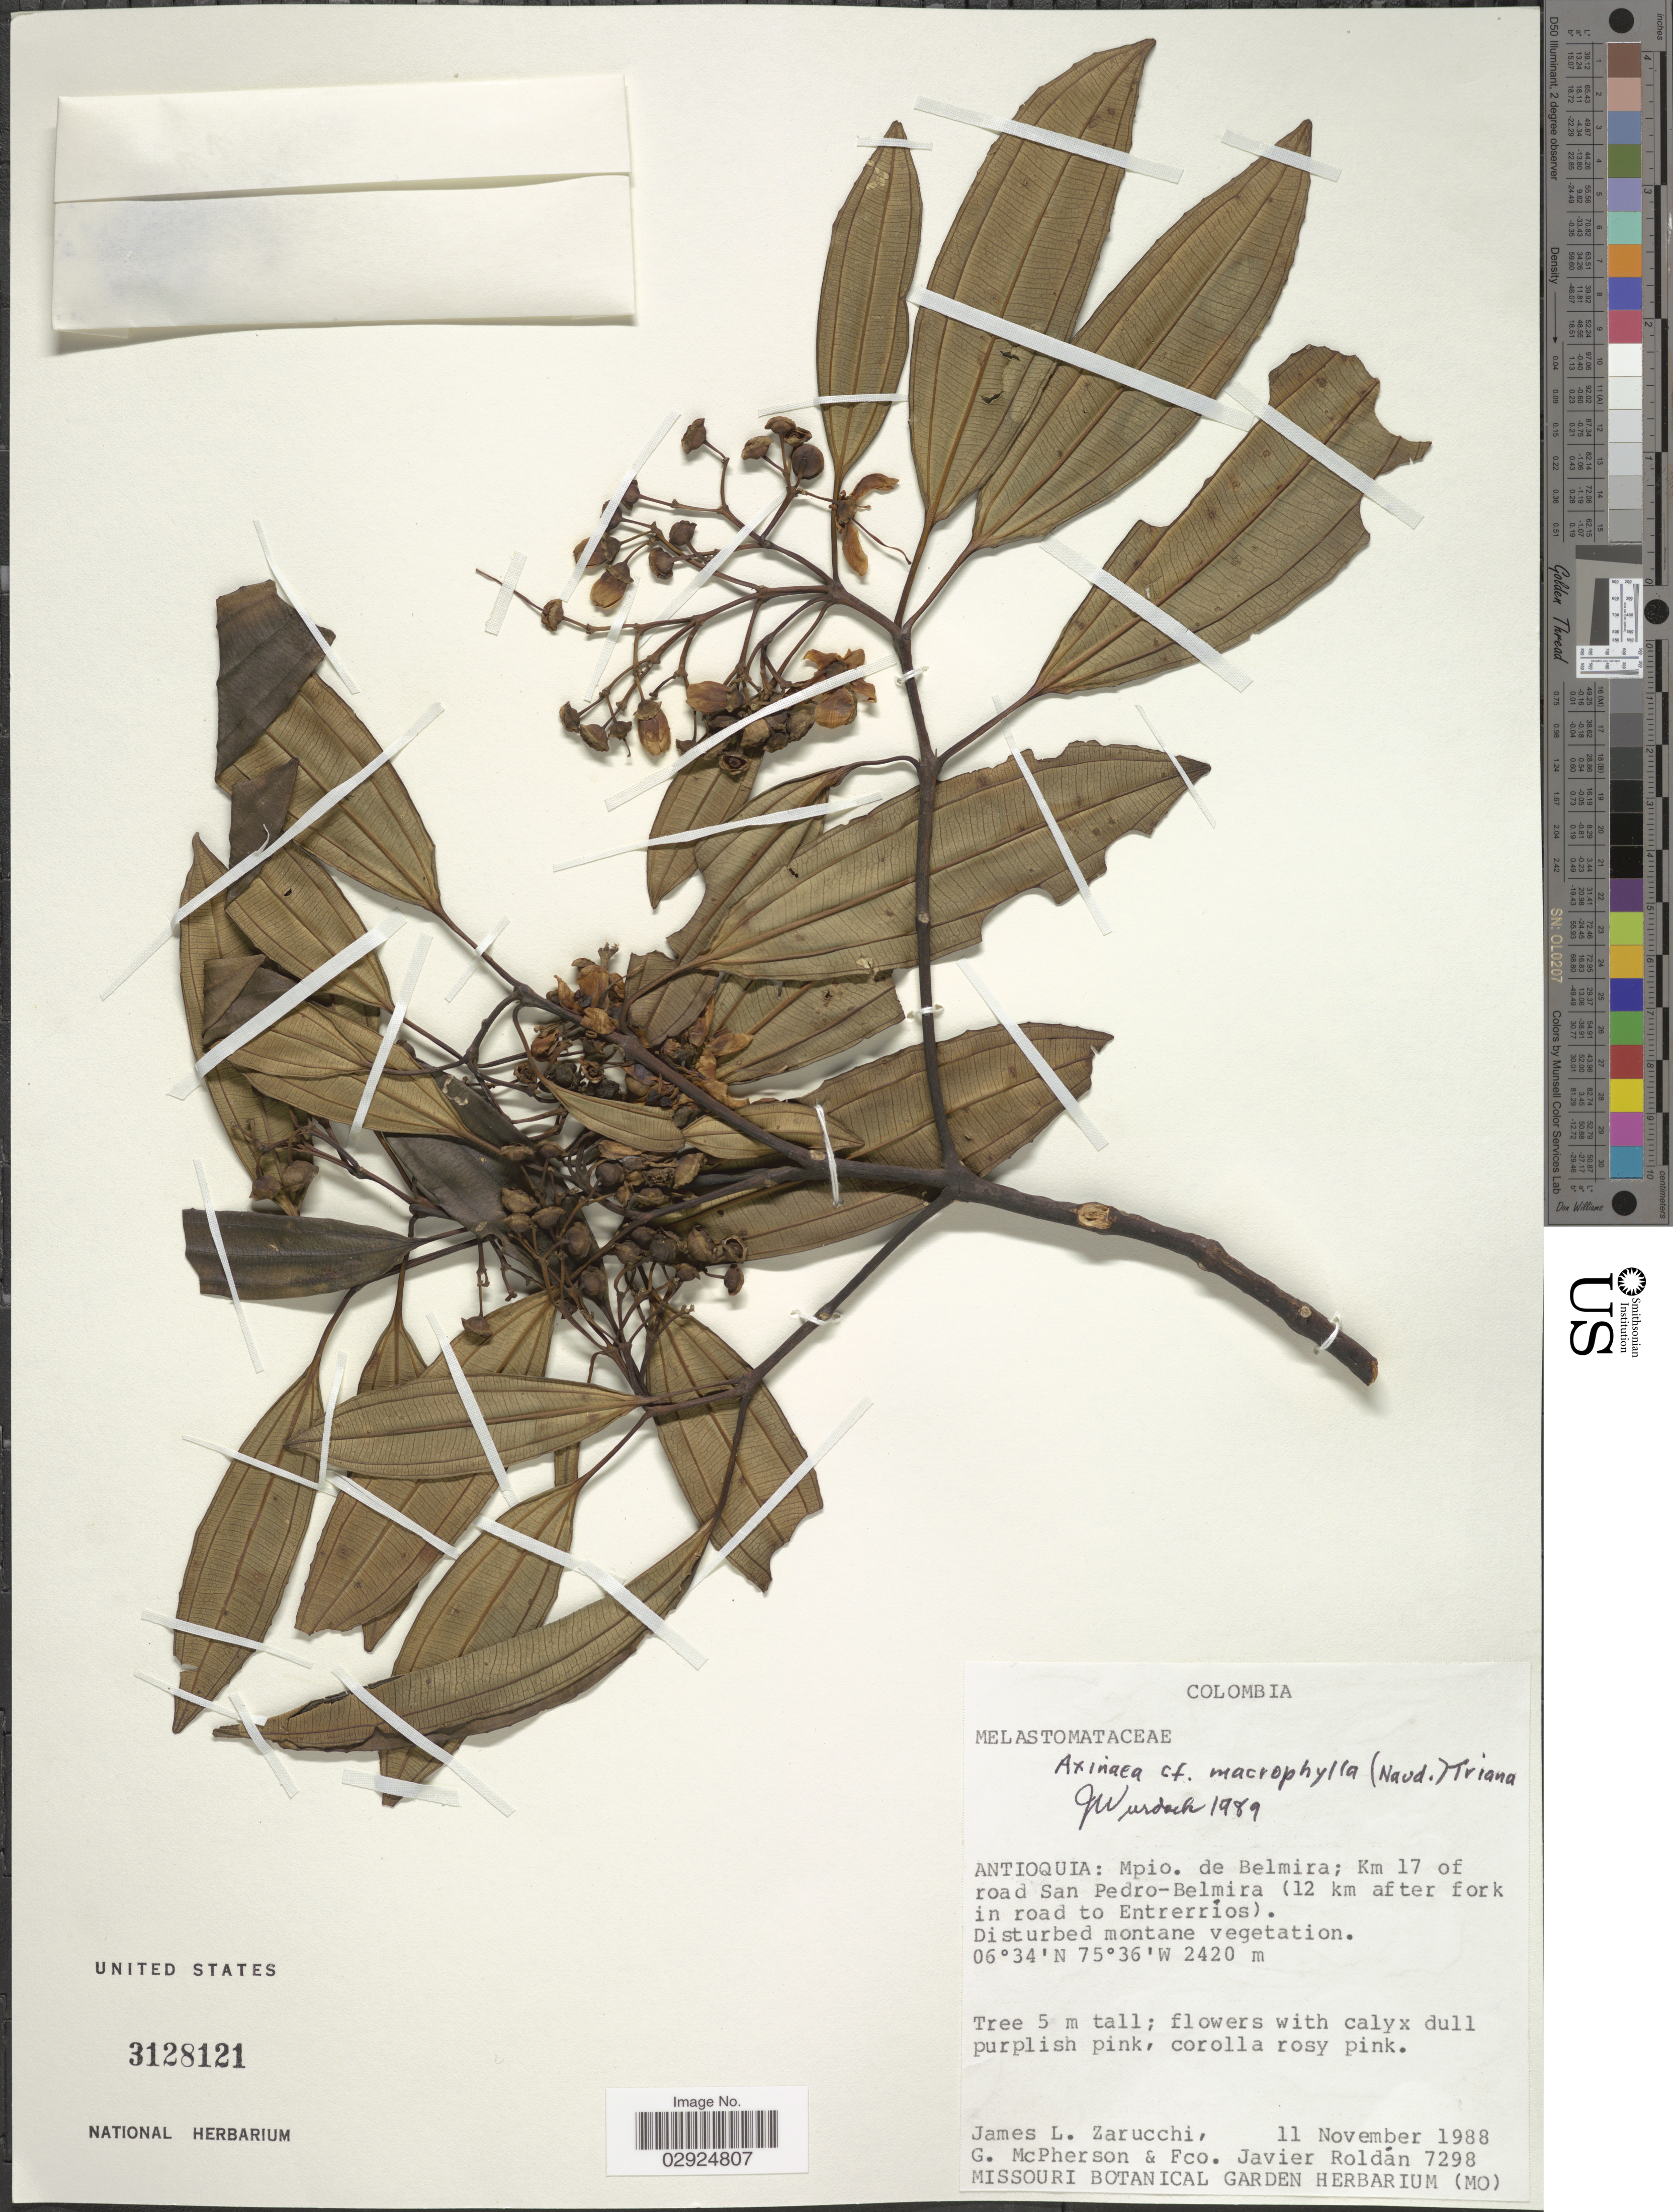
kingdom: Plantae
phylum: Tracheophyta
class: Magnoliopsida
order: Myrtales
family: Melastomataceae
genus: Axinaea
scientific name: Axinaea macrophylla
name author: (Naudin) Triana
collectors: J. L. Zarucchi, G. McPherson & F. J. Roldán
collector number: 7298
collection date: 1988-11-11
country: Colombia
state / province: Antioquia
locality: Antioquia: Mpio. de Belmira; Km 17 of road San Pedro-Belmira (12 km after fork in road to Entrerríos).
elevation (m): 2420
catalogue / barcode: US 3128121